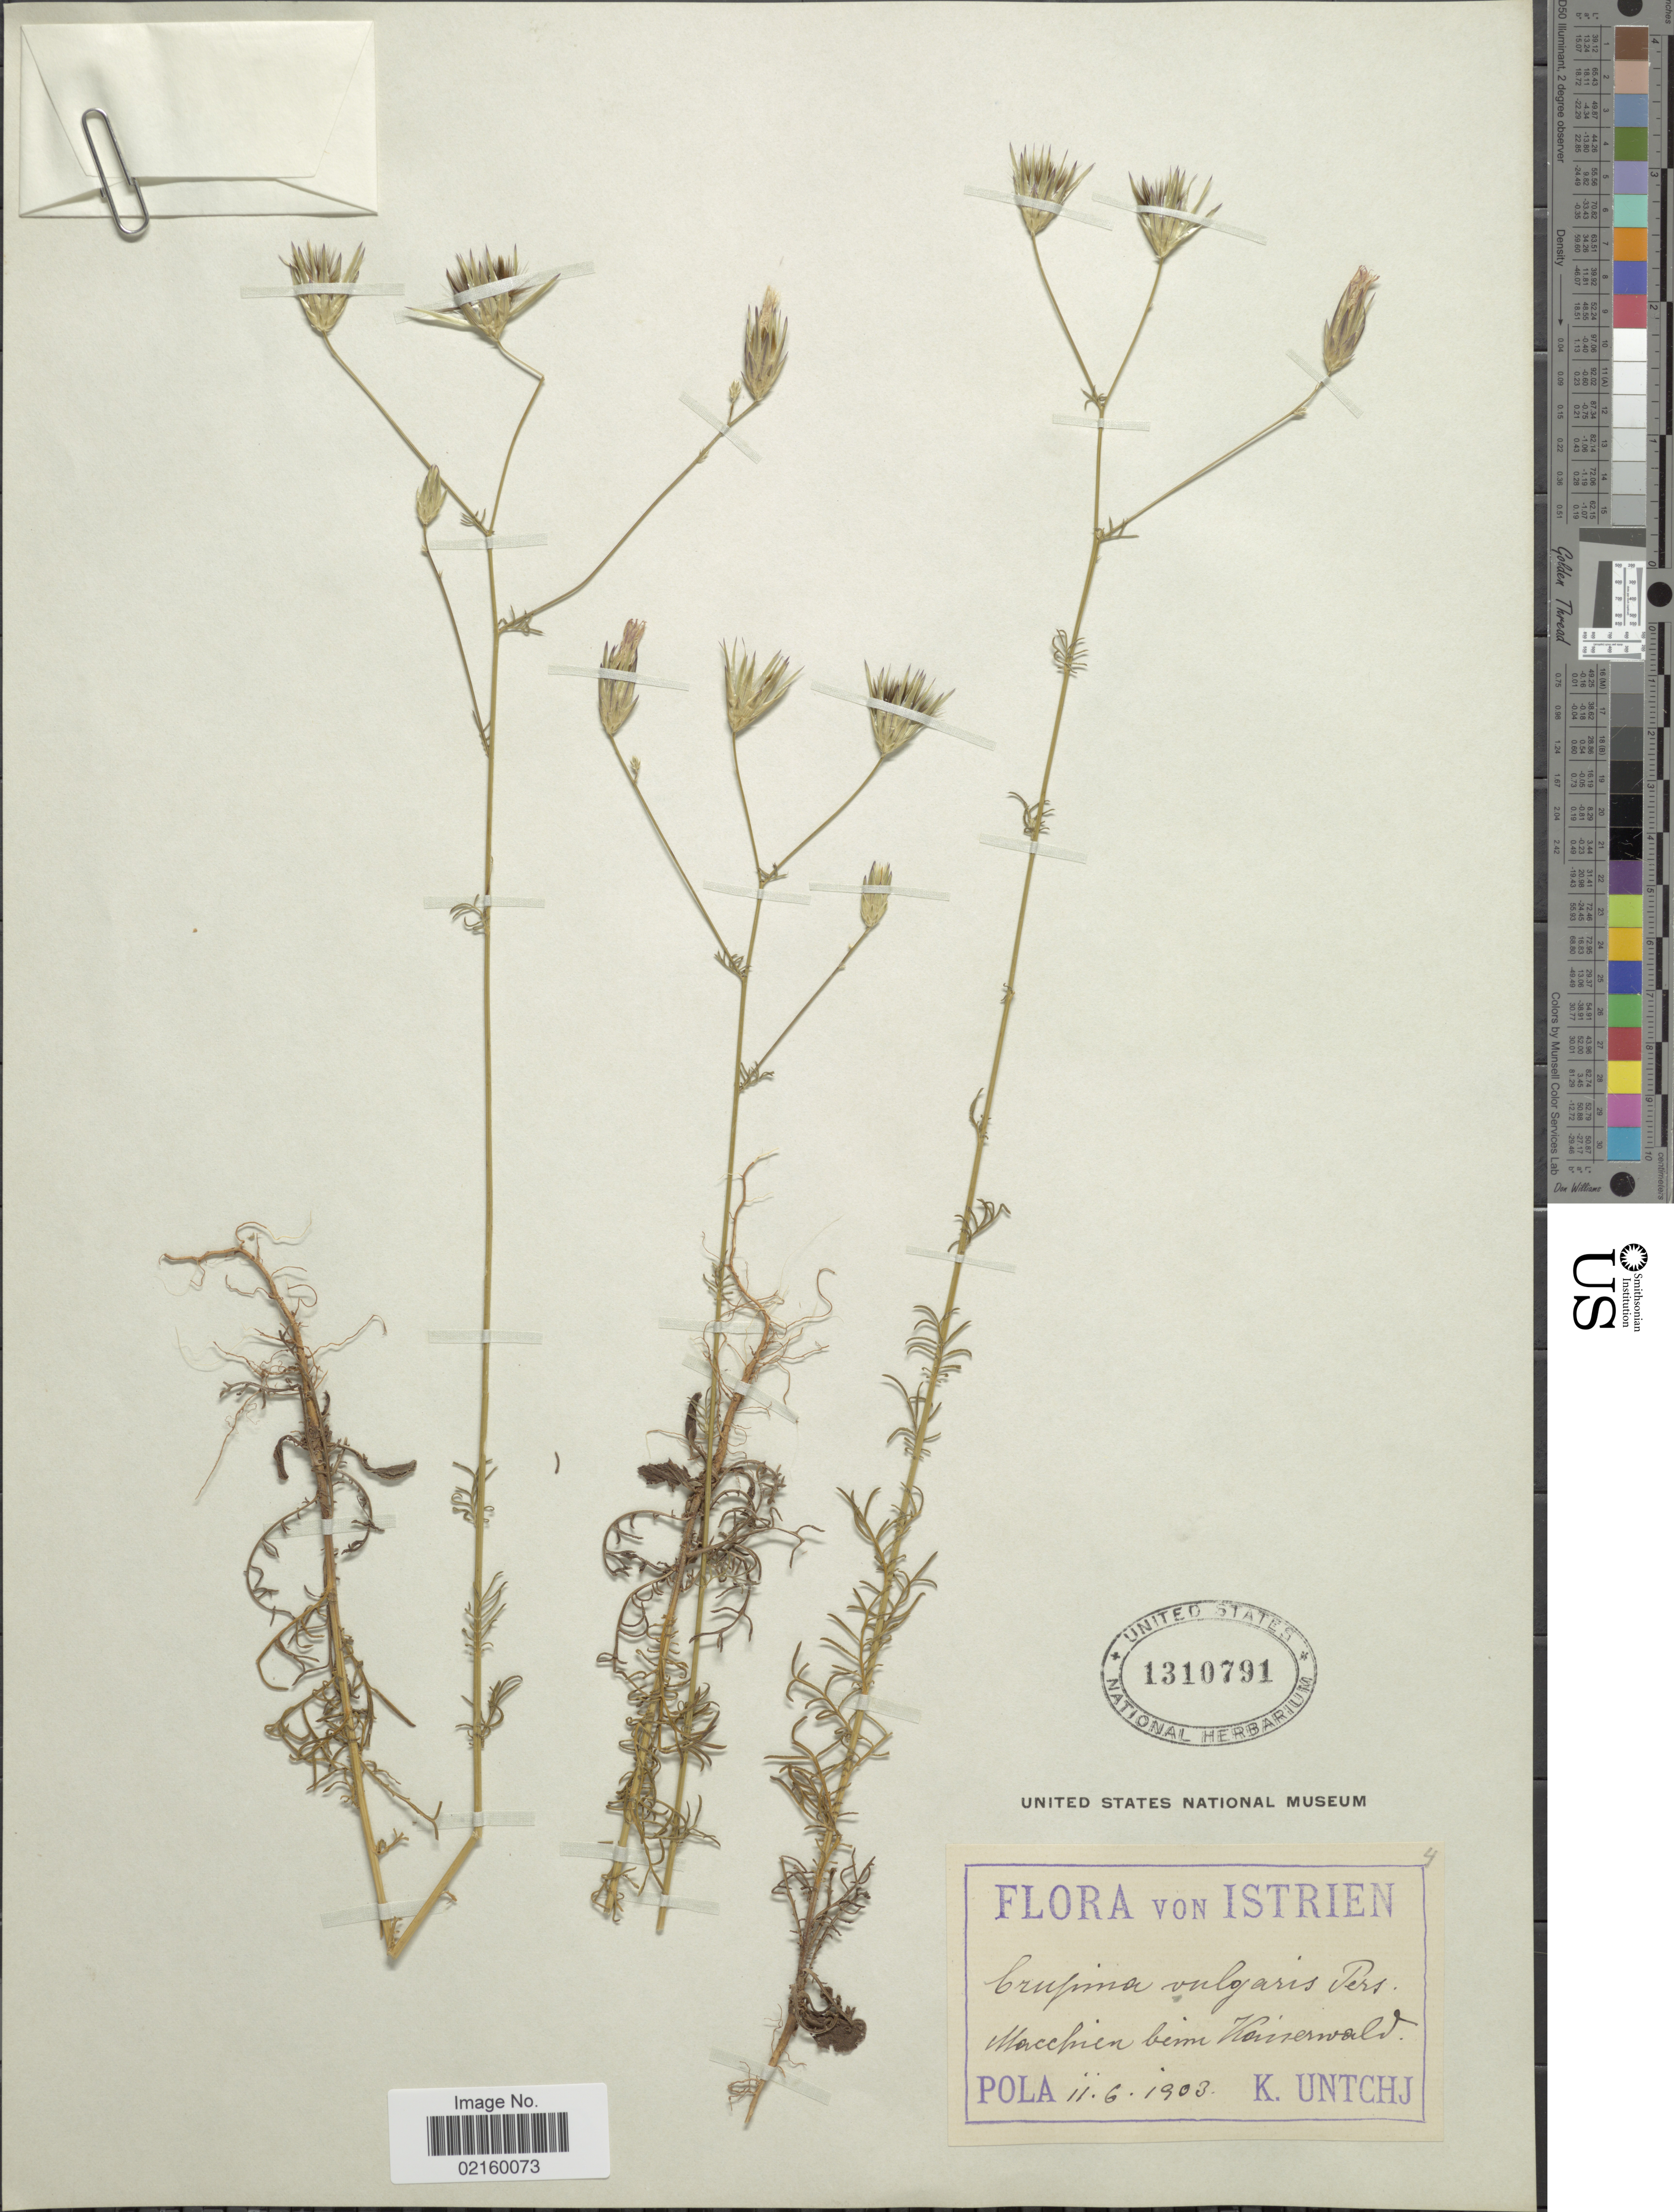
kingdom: Plantae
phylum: Tracheophyta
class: Magnoliopsida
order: Asterales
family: Asteraceae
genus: Crupina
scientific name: Crupina vulgaris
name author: Pers. ex Cass.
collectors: K. Untchj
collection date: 1903-06-11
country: Croatia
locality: Istrien, Macchien beim Kaiserwald [interpreted], Pola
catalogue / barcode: US 1310791